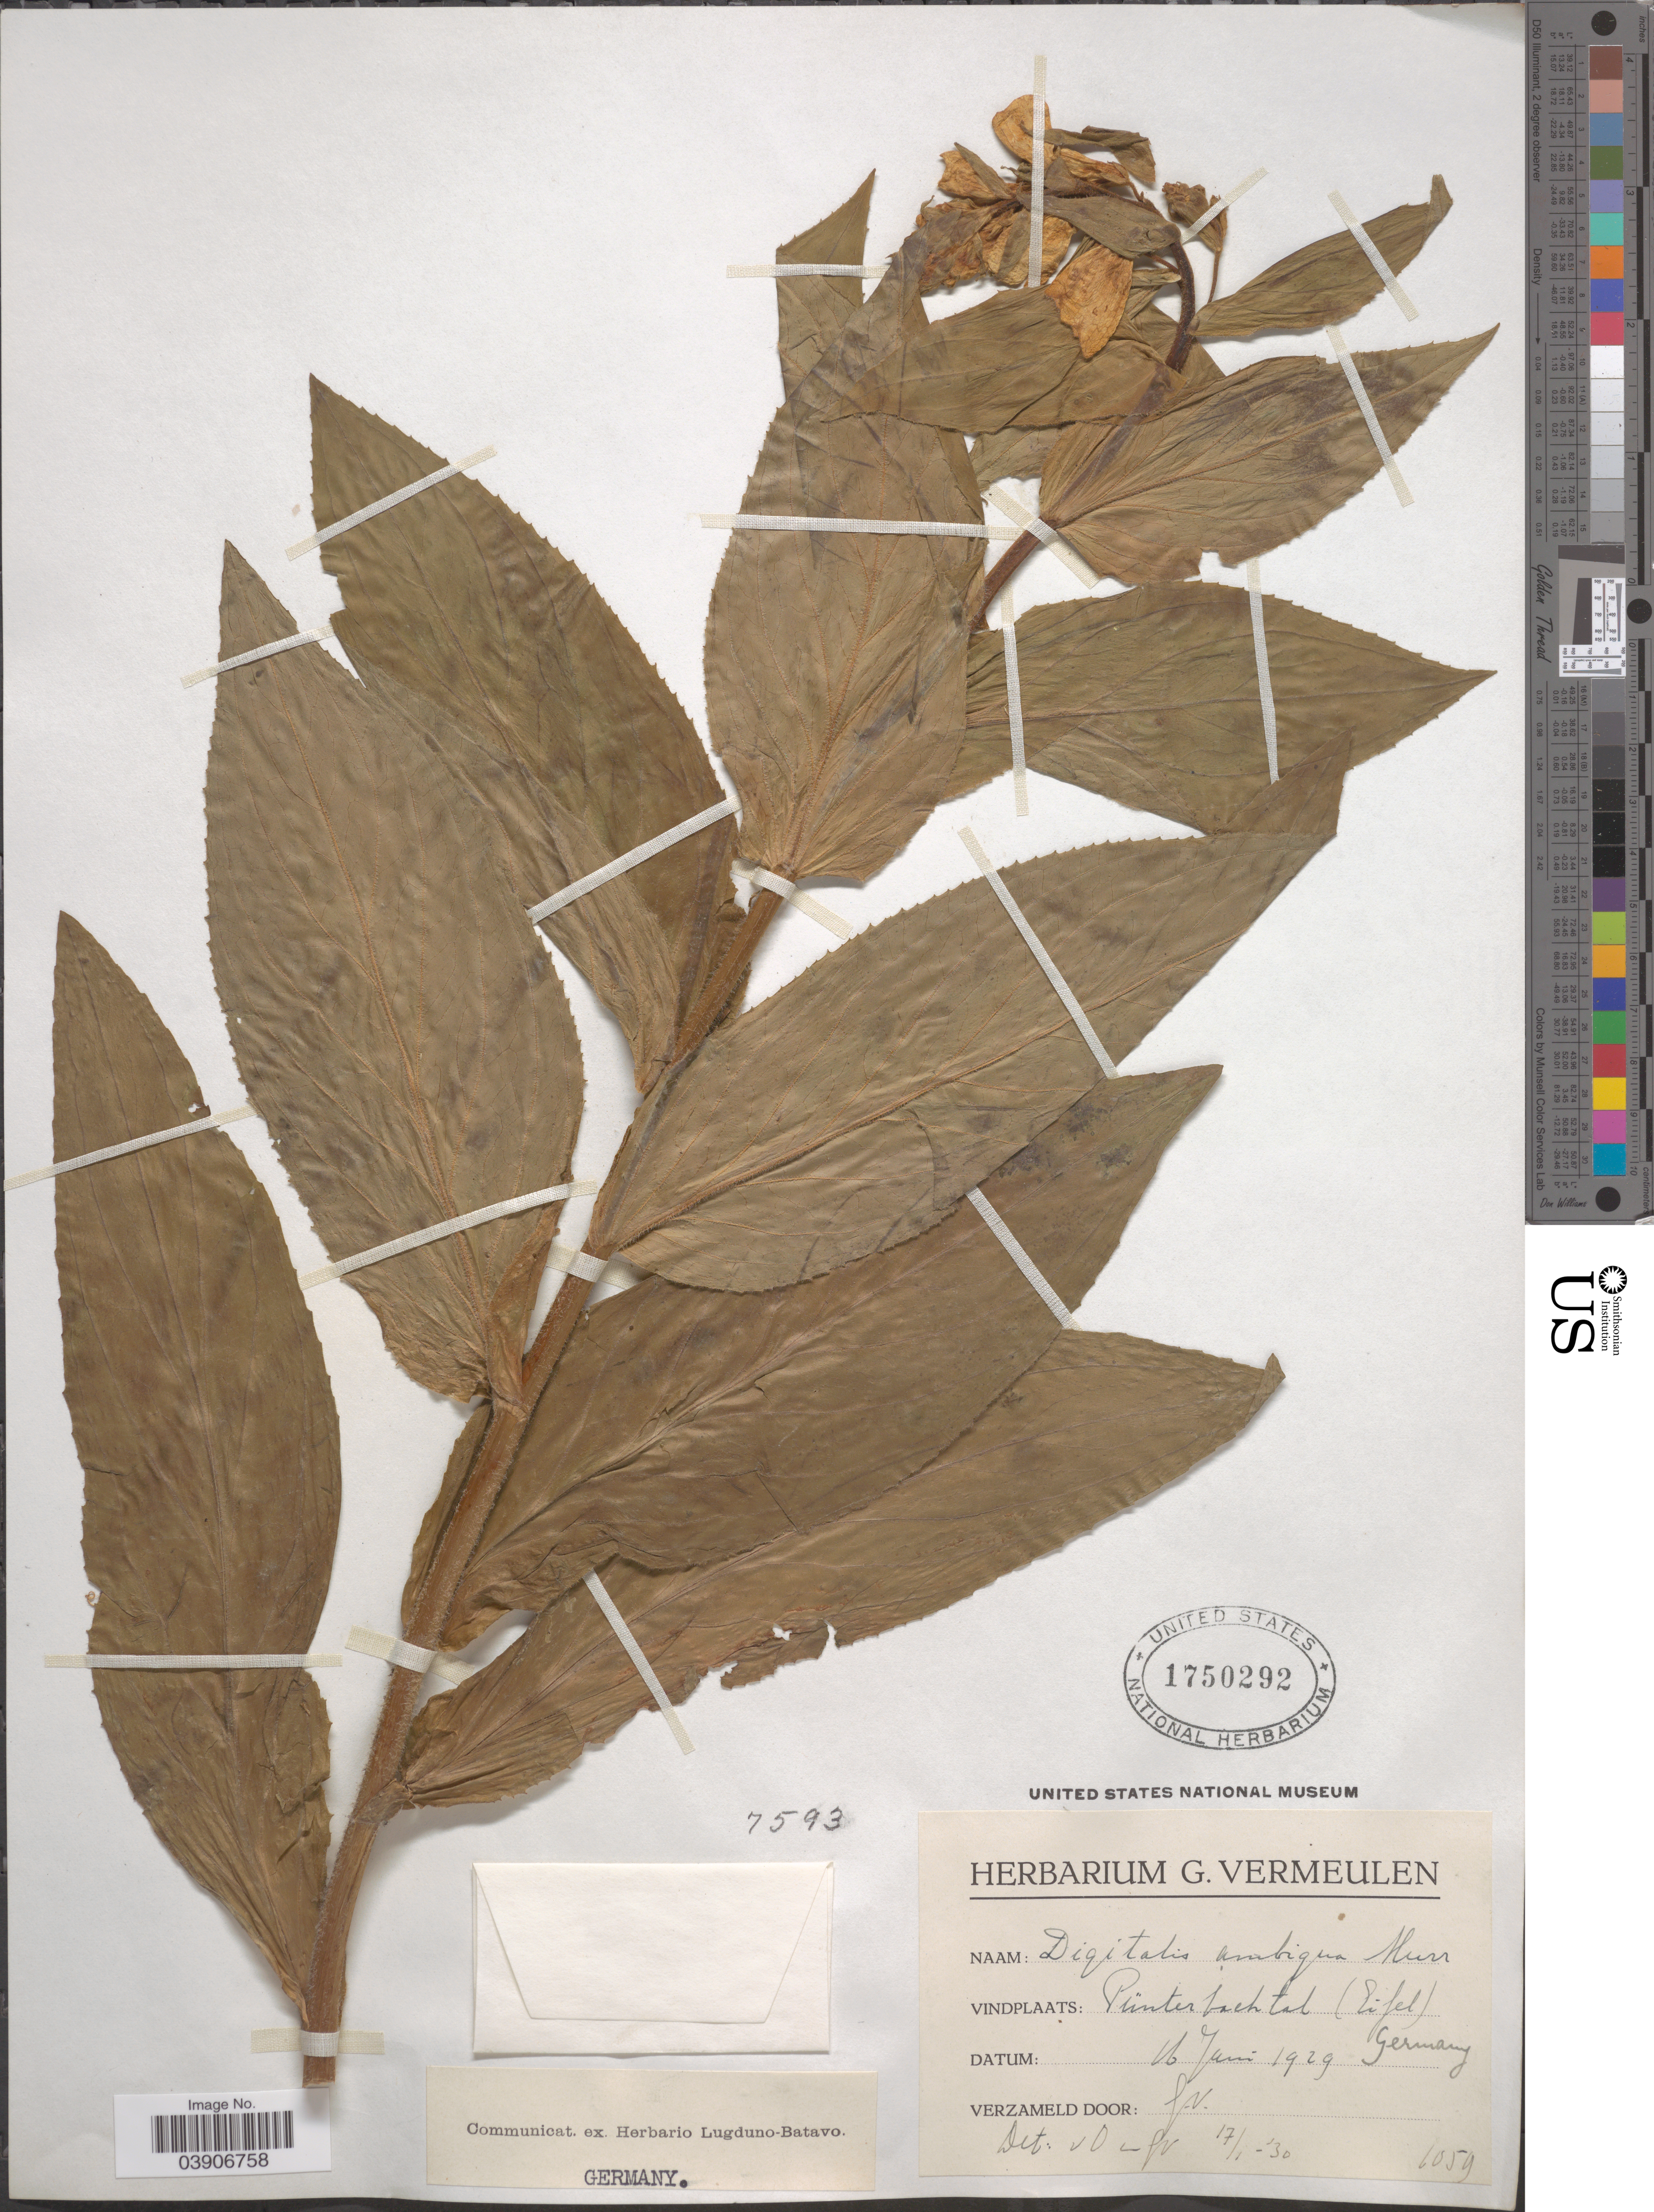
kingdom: Plantae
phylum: Tracheophyta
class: Magnoliopsida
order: Lamiales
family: Plantaginaceae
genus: Digitalis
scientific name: Digitalis ambigua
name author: Murray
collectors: G. Vermeulen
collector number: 1059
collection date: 1929-06-16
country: Germany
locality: Pünterbachtal (Eifel).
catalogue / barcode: US 1750292